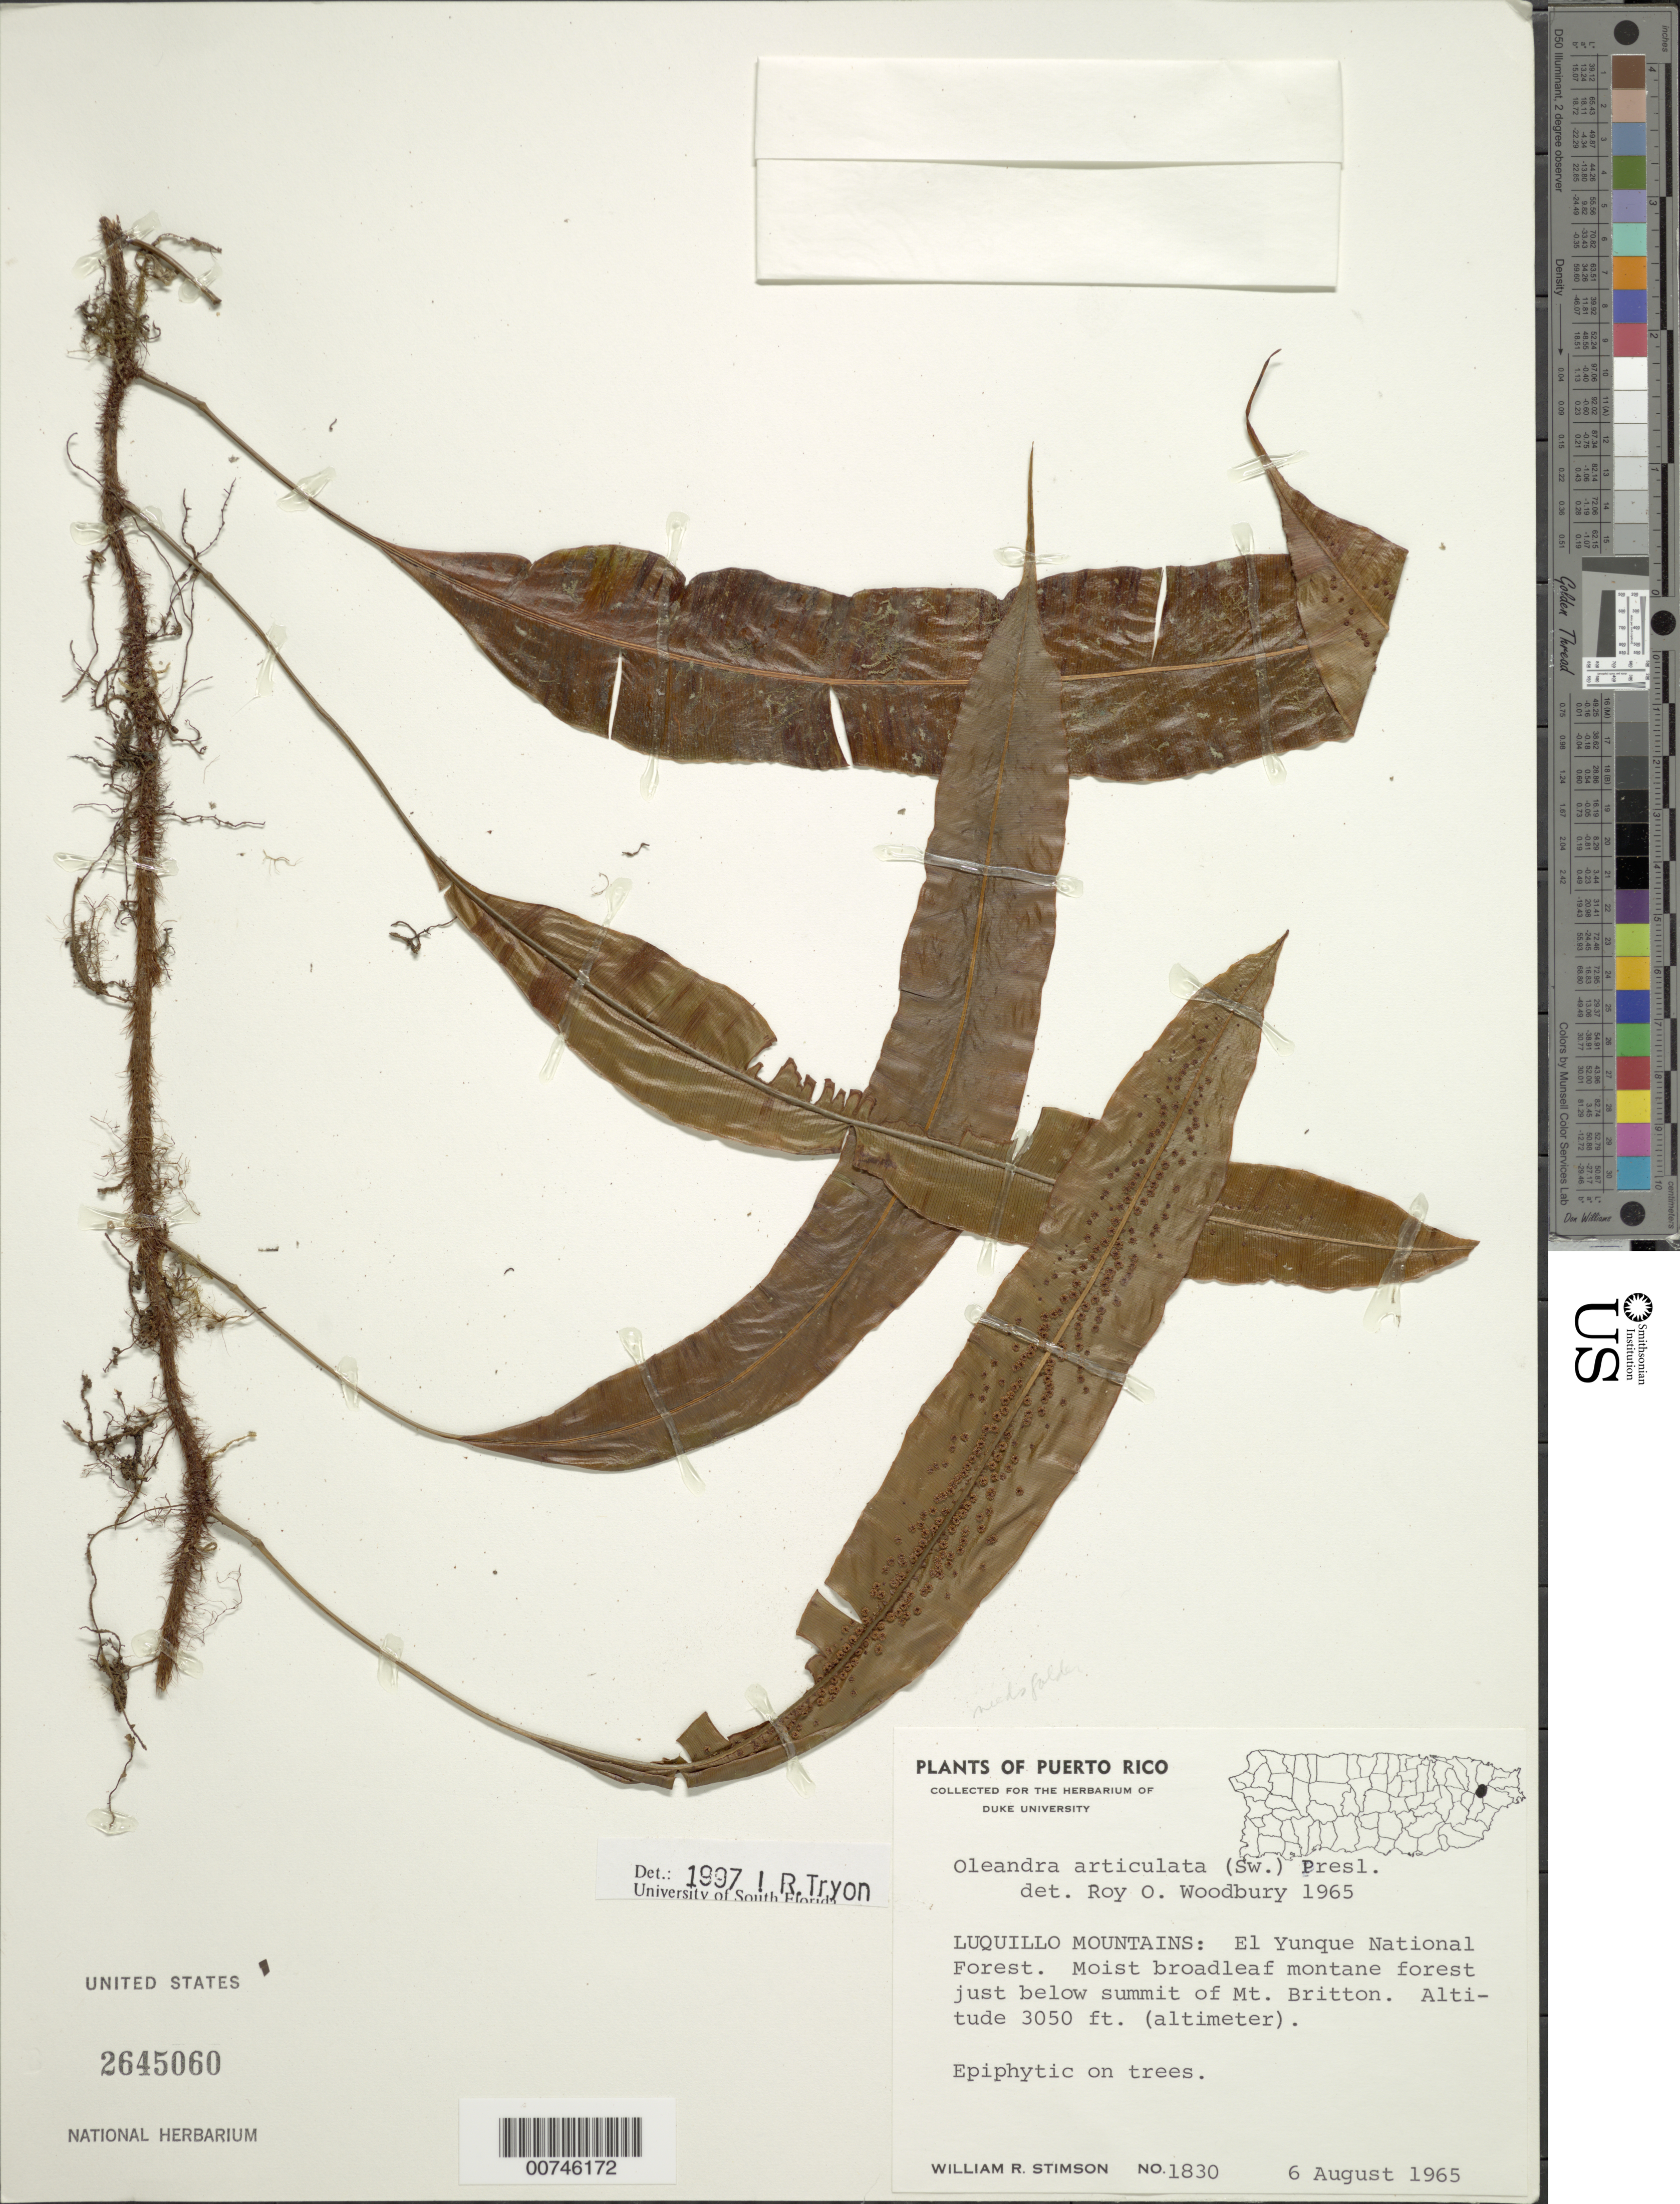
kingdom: Plantae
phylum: Tracheophyta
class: Polypodiopsida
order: Polypodiales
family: Oleandraceae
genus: Oleandra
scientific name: Oleandra articulata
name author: (Sw.) C. Presl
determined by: Tryon, Rolla M., Jr.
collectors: W. R. Stimson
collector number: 1830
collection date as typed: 06 Aug 1965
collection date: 1965-08-06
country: Puerto Rico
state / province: Luquillo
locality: Luquillo Mountains: El Yunque National Forest. Moist broadleaf montane forest just below summit of Mt. Britton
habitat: Epiphytic on trees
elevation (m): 930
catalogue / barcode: US 2645060